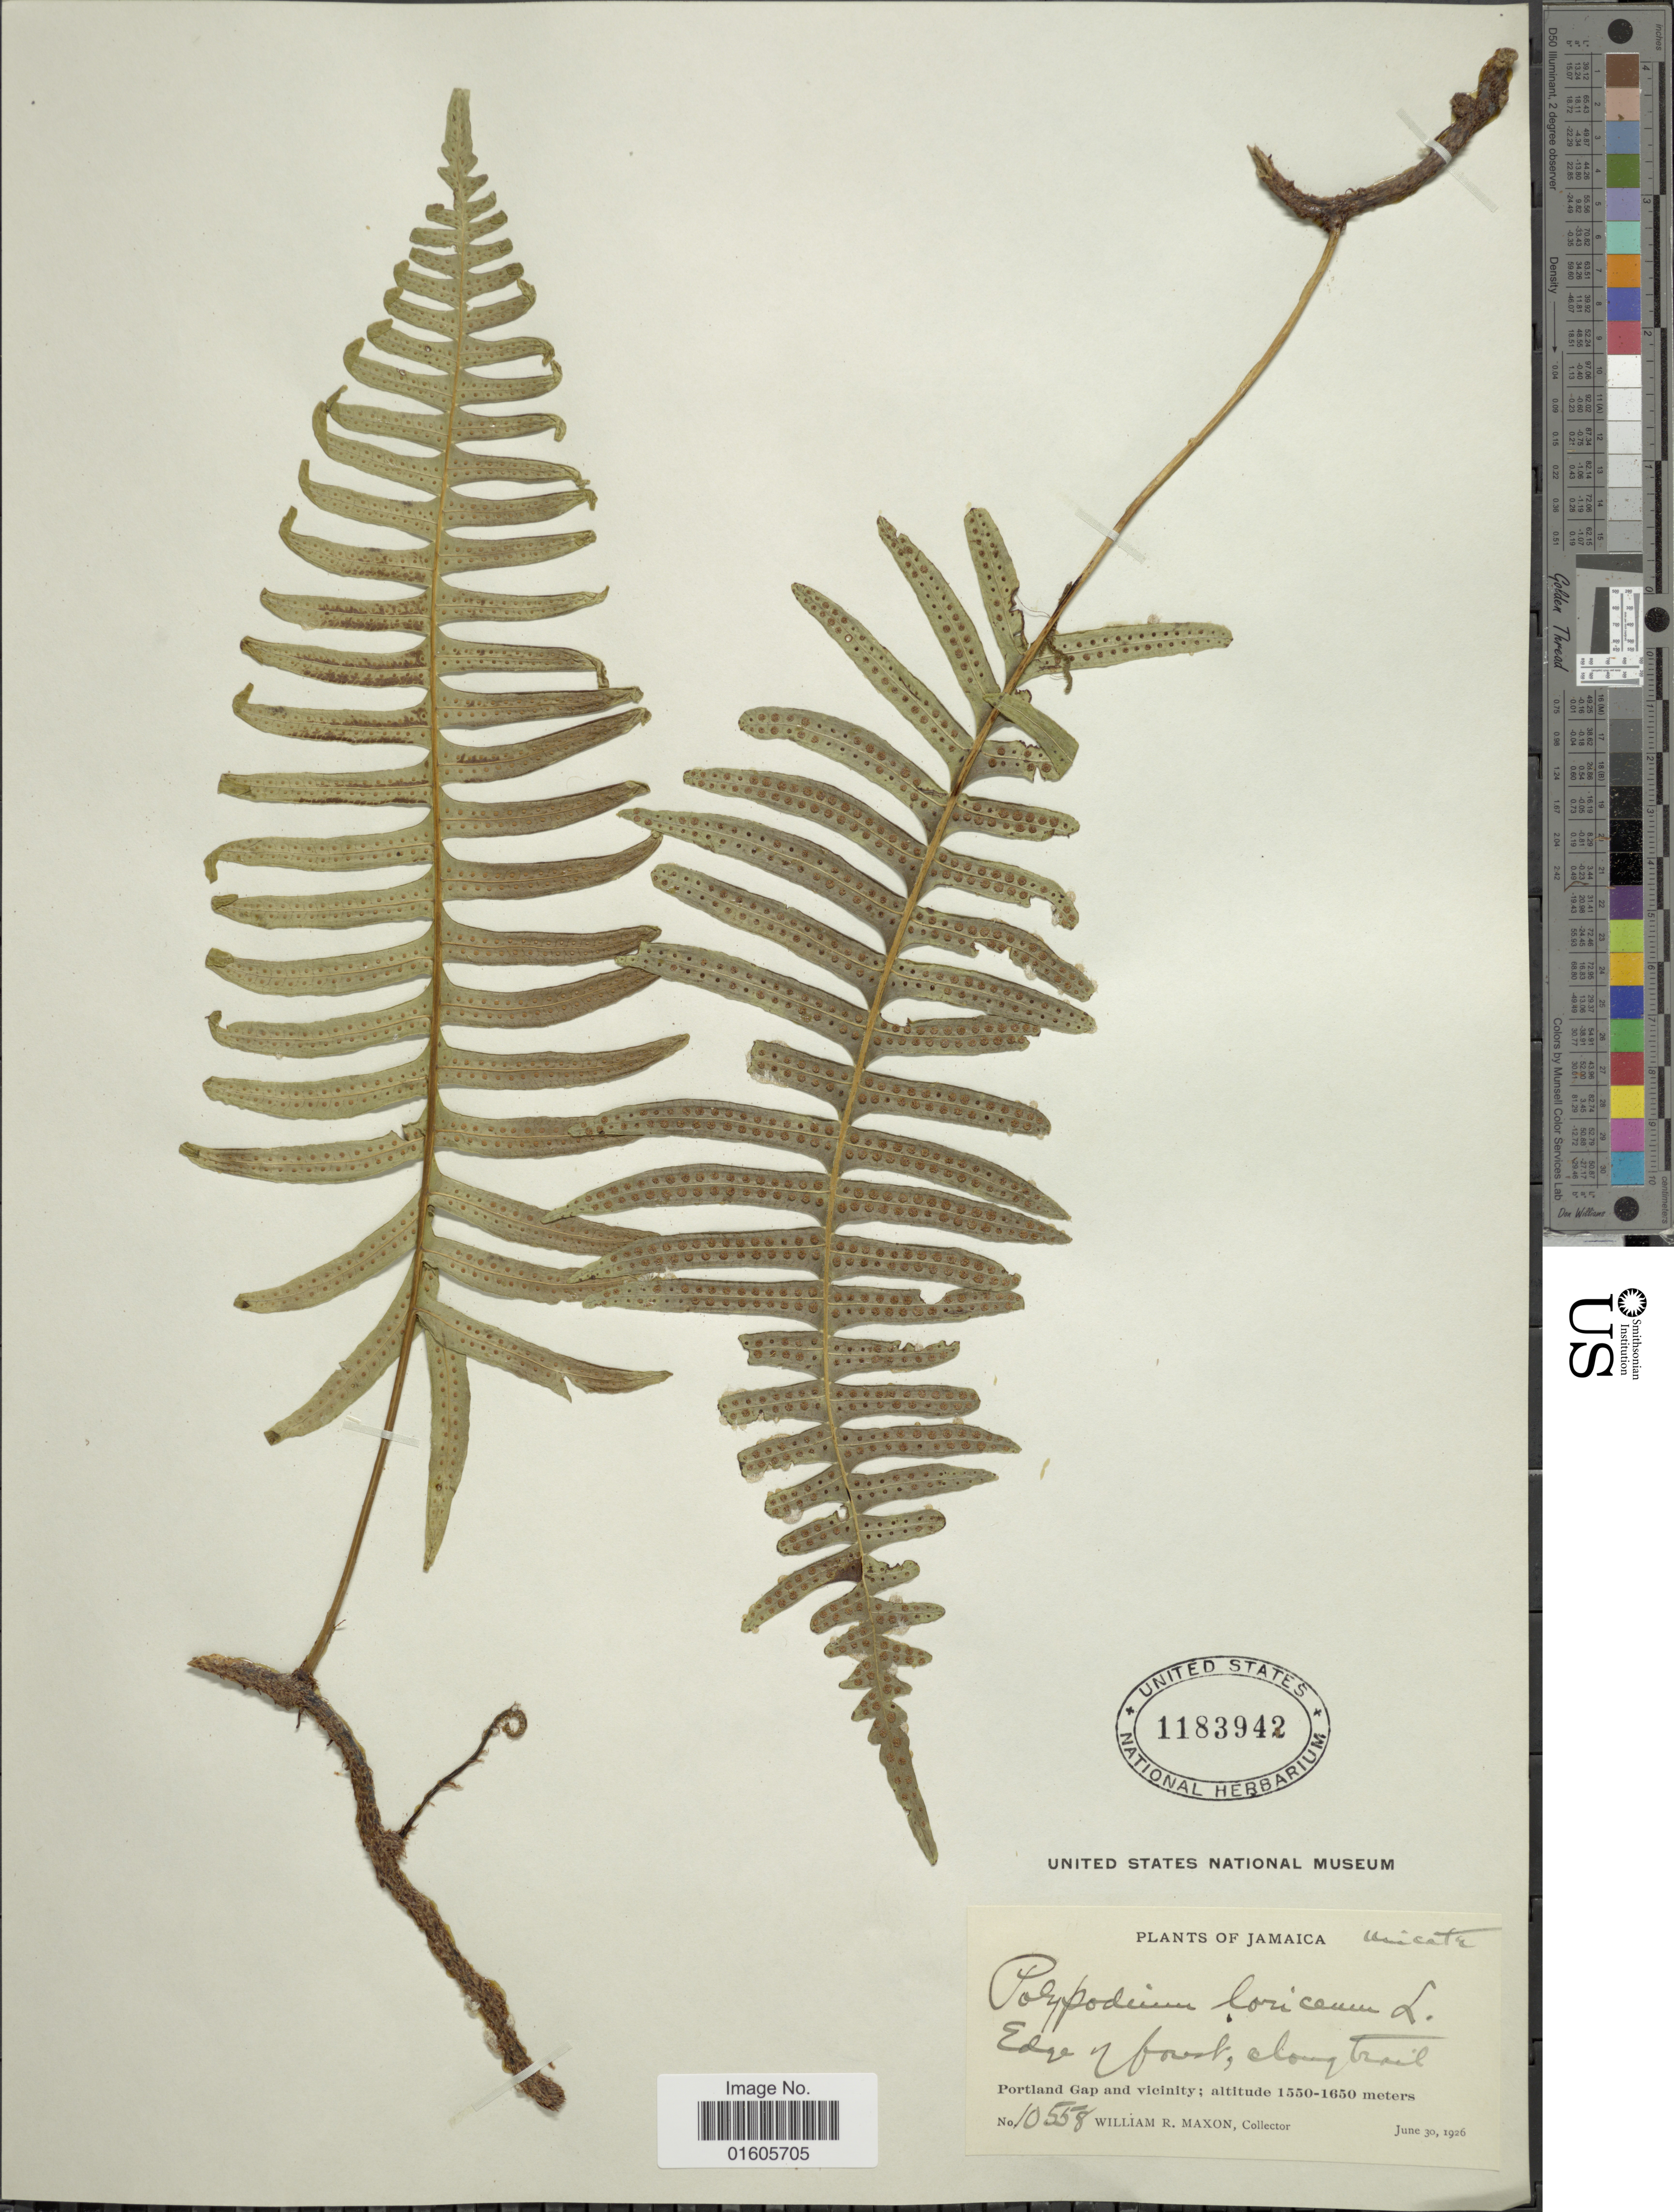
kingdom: Plantae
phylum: Tracheophyta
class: Polypodiopsida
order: Polypodiales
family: Polypodiaceae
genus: Serpocaulon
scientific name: Serpocaulon loriceum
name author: (L.) A.R. Sm.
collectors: W. R. Maxon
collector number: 10558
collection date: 1926-06-30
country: Jamaica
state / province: Portland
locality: Portland Gap and vicinity.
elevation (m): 1550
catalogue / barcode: US 1183942